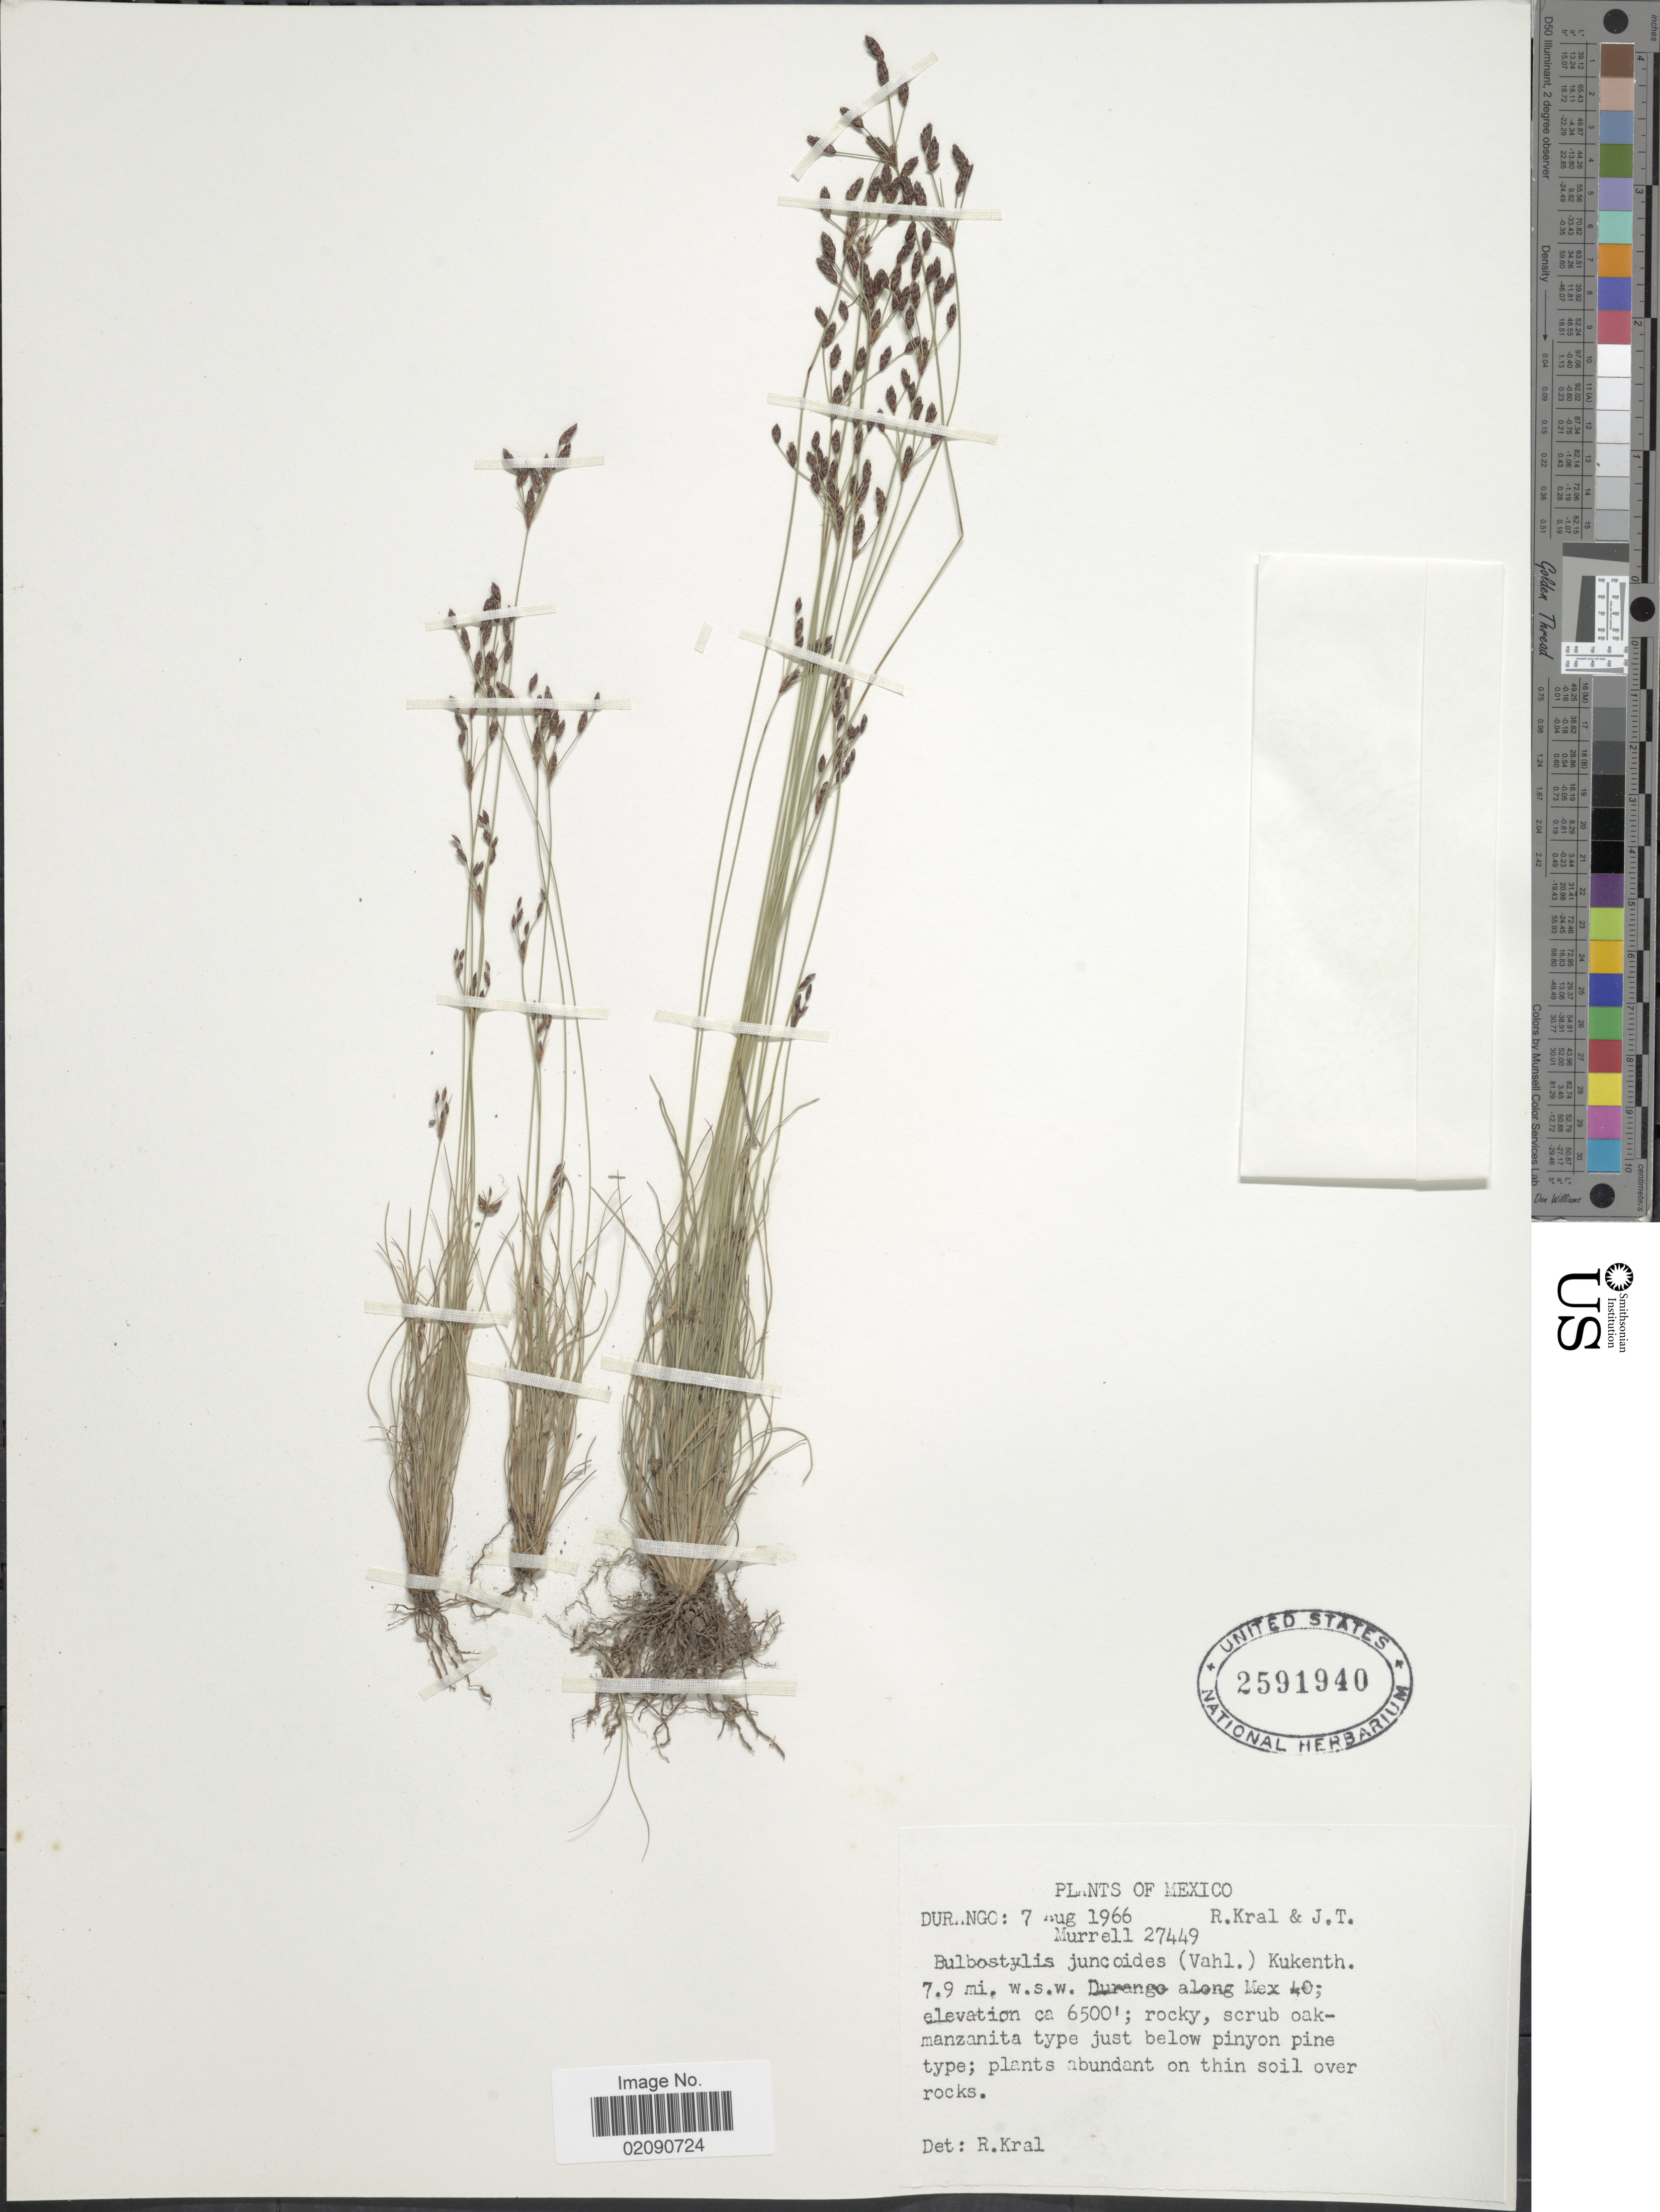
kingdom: Plantae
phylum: Tracheophyta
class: Liliopsida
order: Poales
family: Cyperaceae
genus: Bulbostylis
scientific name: Bulbostylis juncoides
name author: (Vahl) Kük. ex Herter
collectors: R. Kral & J. Murrell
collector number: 27449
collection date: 1966-08-07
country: Mexico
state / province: Durango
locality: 7.9 mi. w.s.w. Durango along Mex 40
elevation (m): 1981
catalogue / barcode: US 2591940